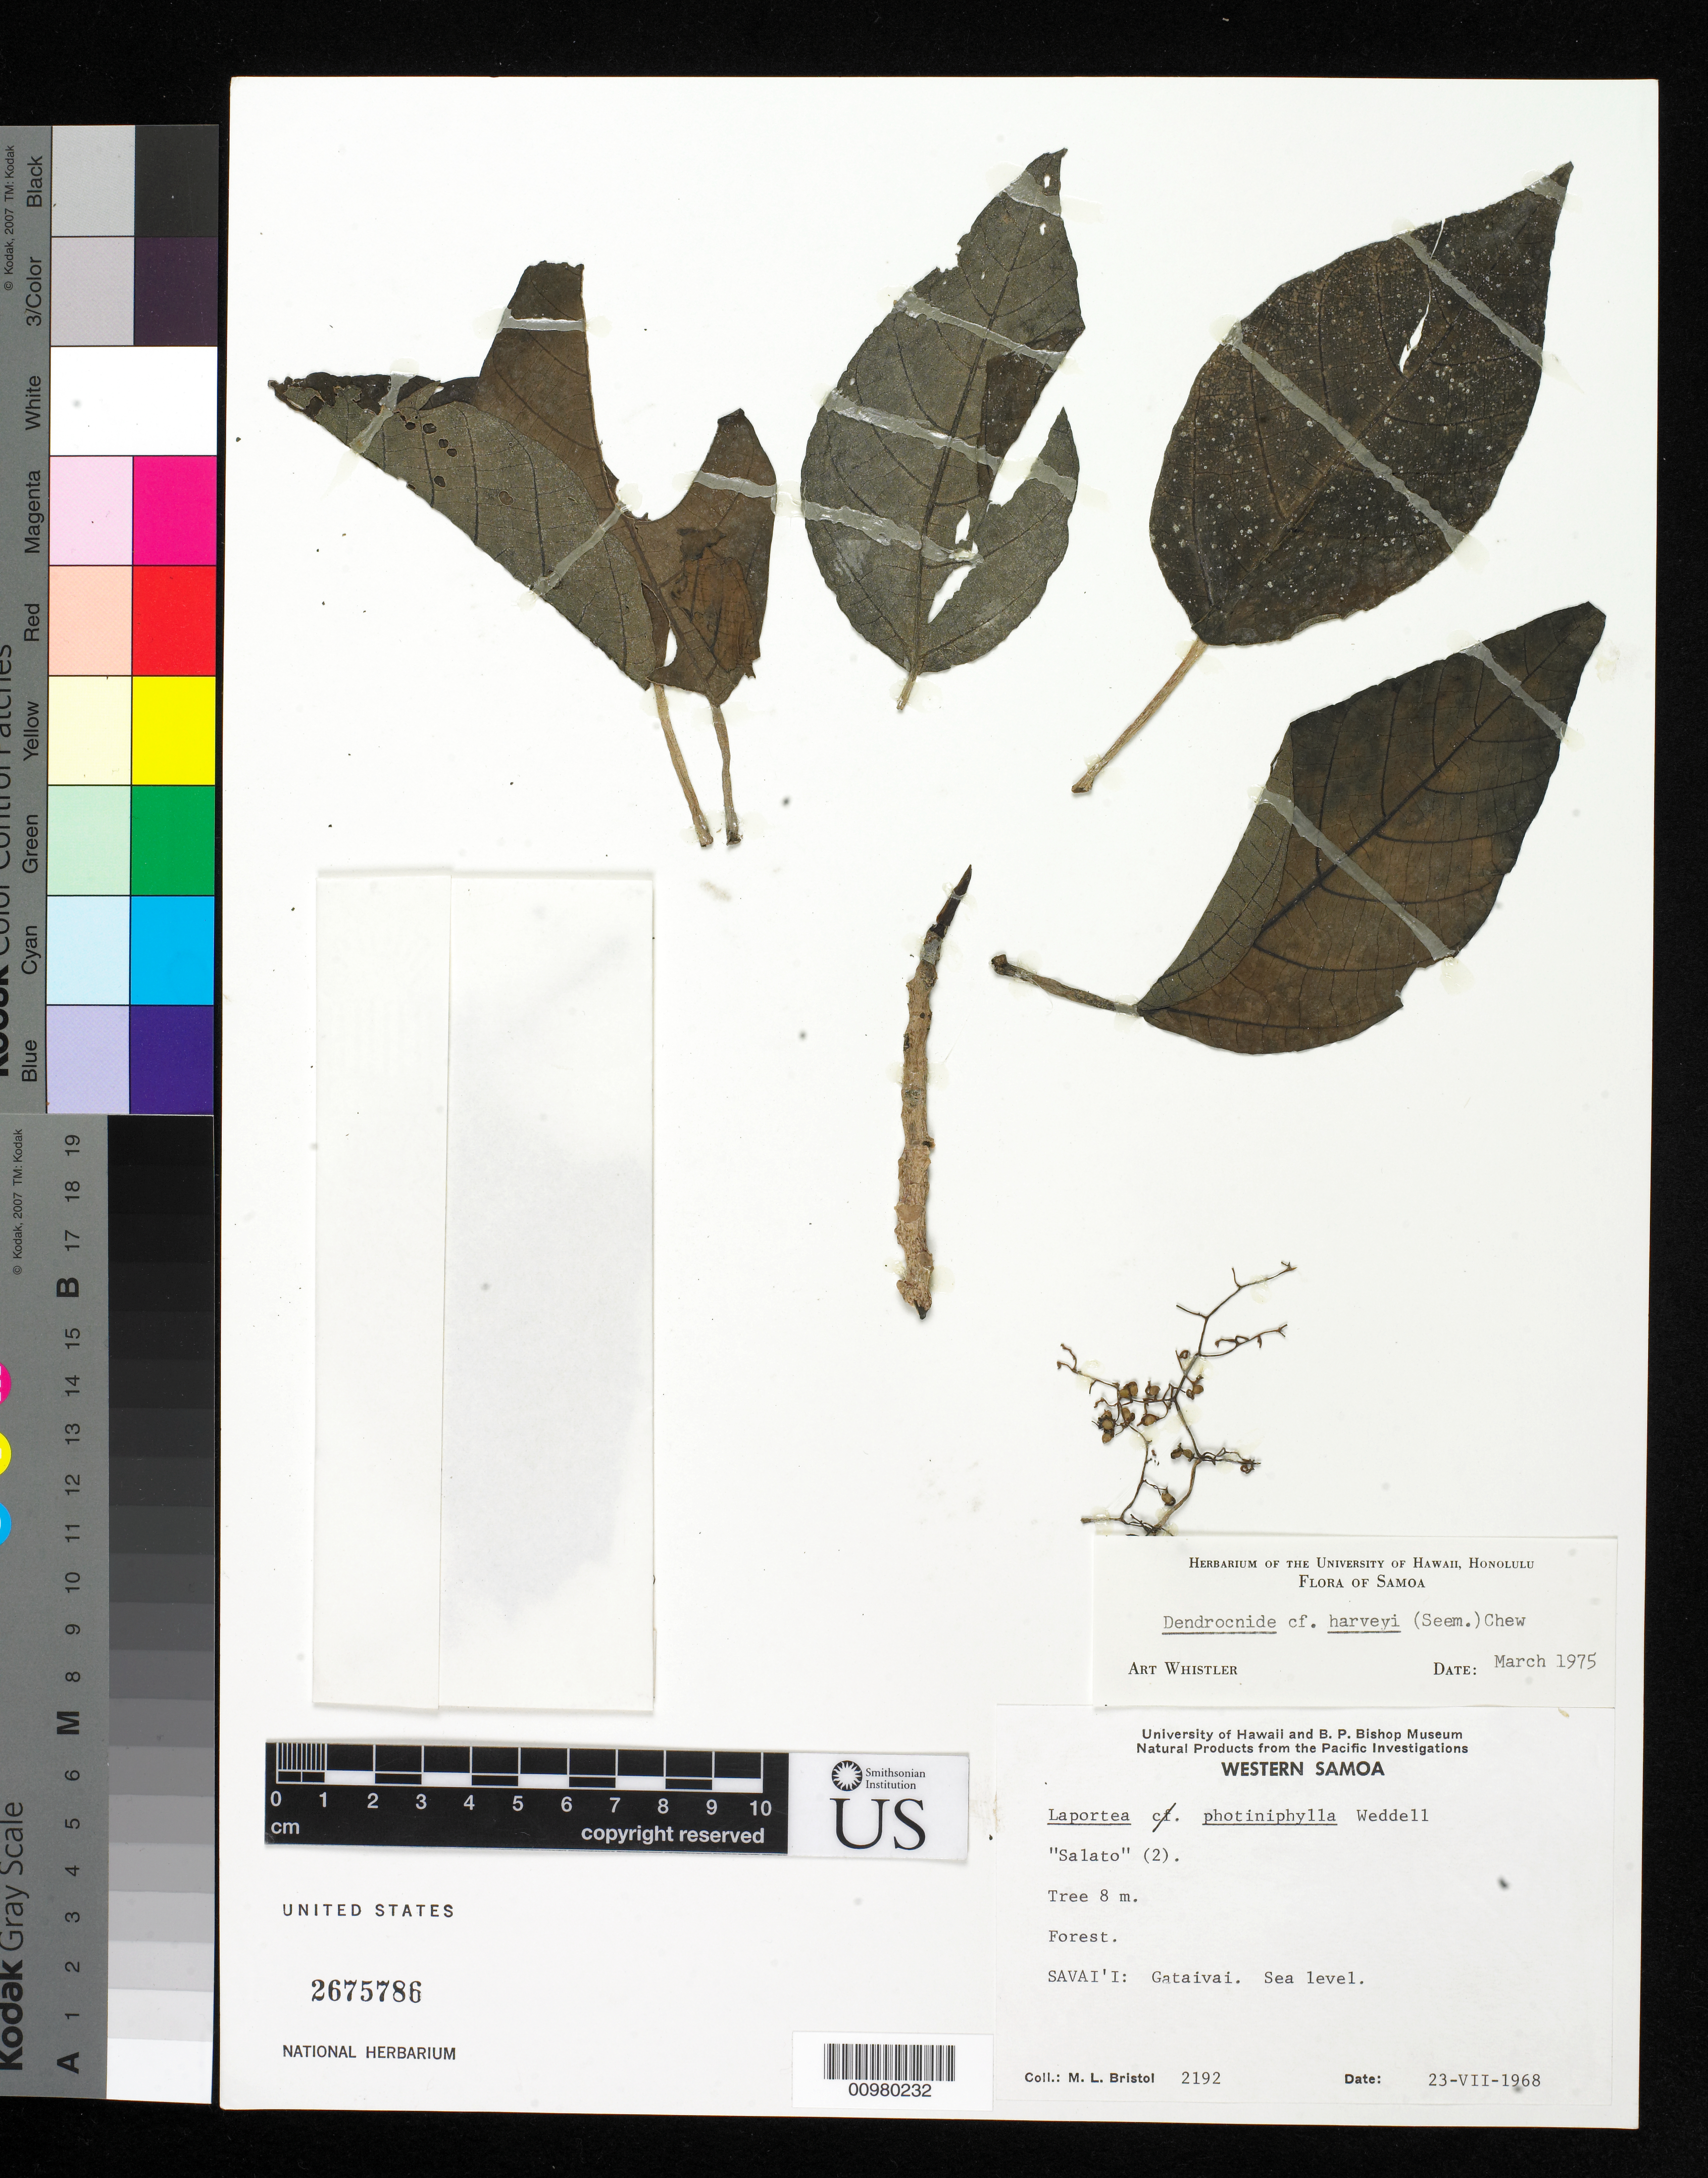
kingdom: Plantae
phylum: Tracheophyta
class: Magnoliopsida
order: Rosales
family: Urticaceae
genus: Dendrocnide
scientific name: Dendrocnide harveyi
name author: (Seem.) Chew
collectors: M. L. Bristol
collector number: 2192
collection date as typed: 23 Jul 1968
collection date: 1968-07-23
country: Samoa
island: Savai'i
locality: Gataivai.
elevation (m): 0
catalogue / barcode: US 2675786